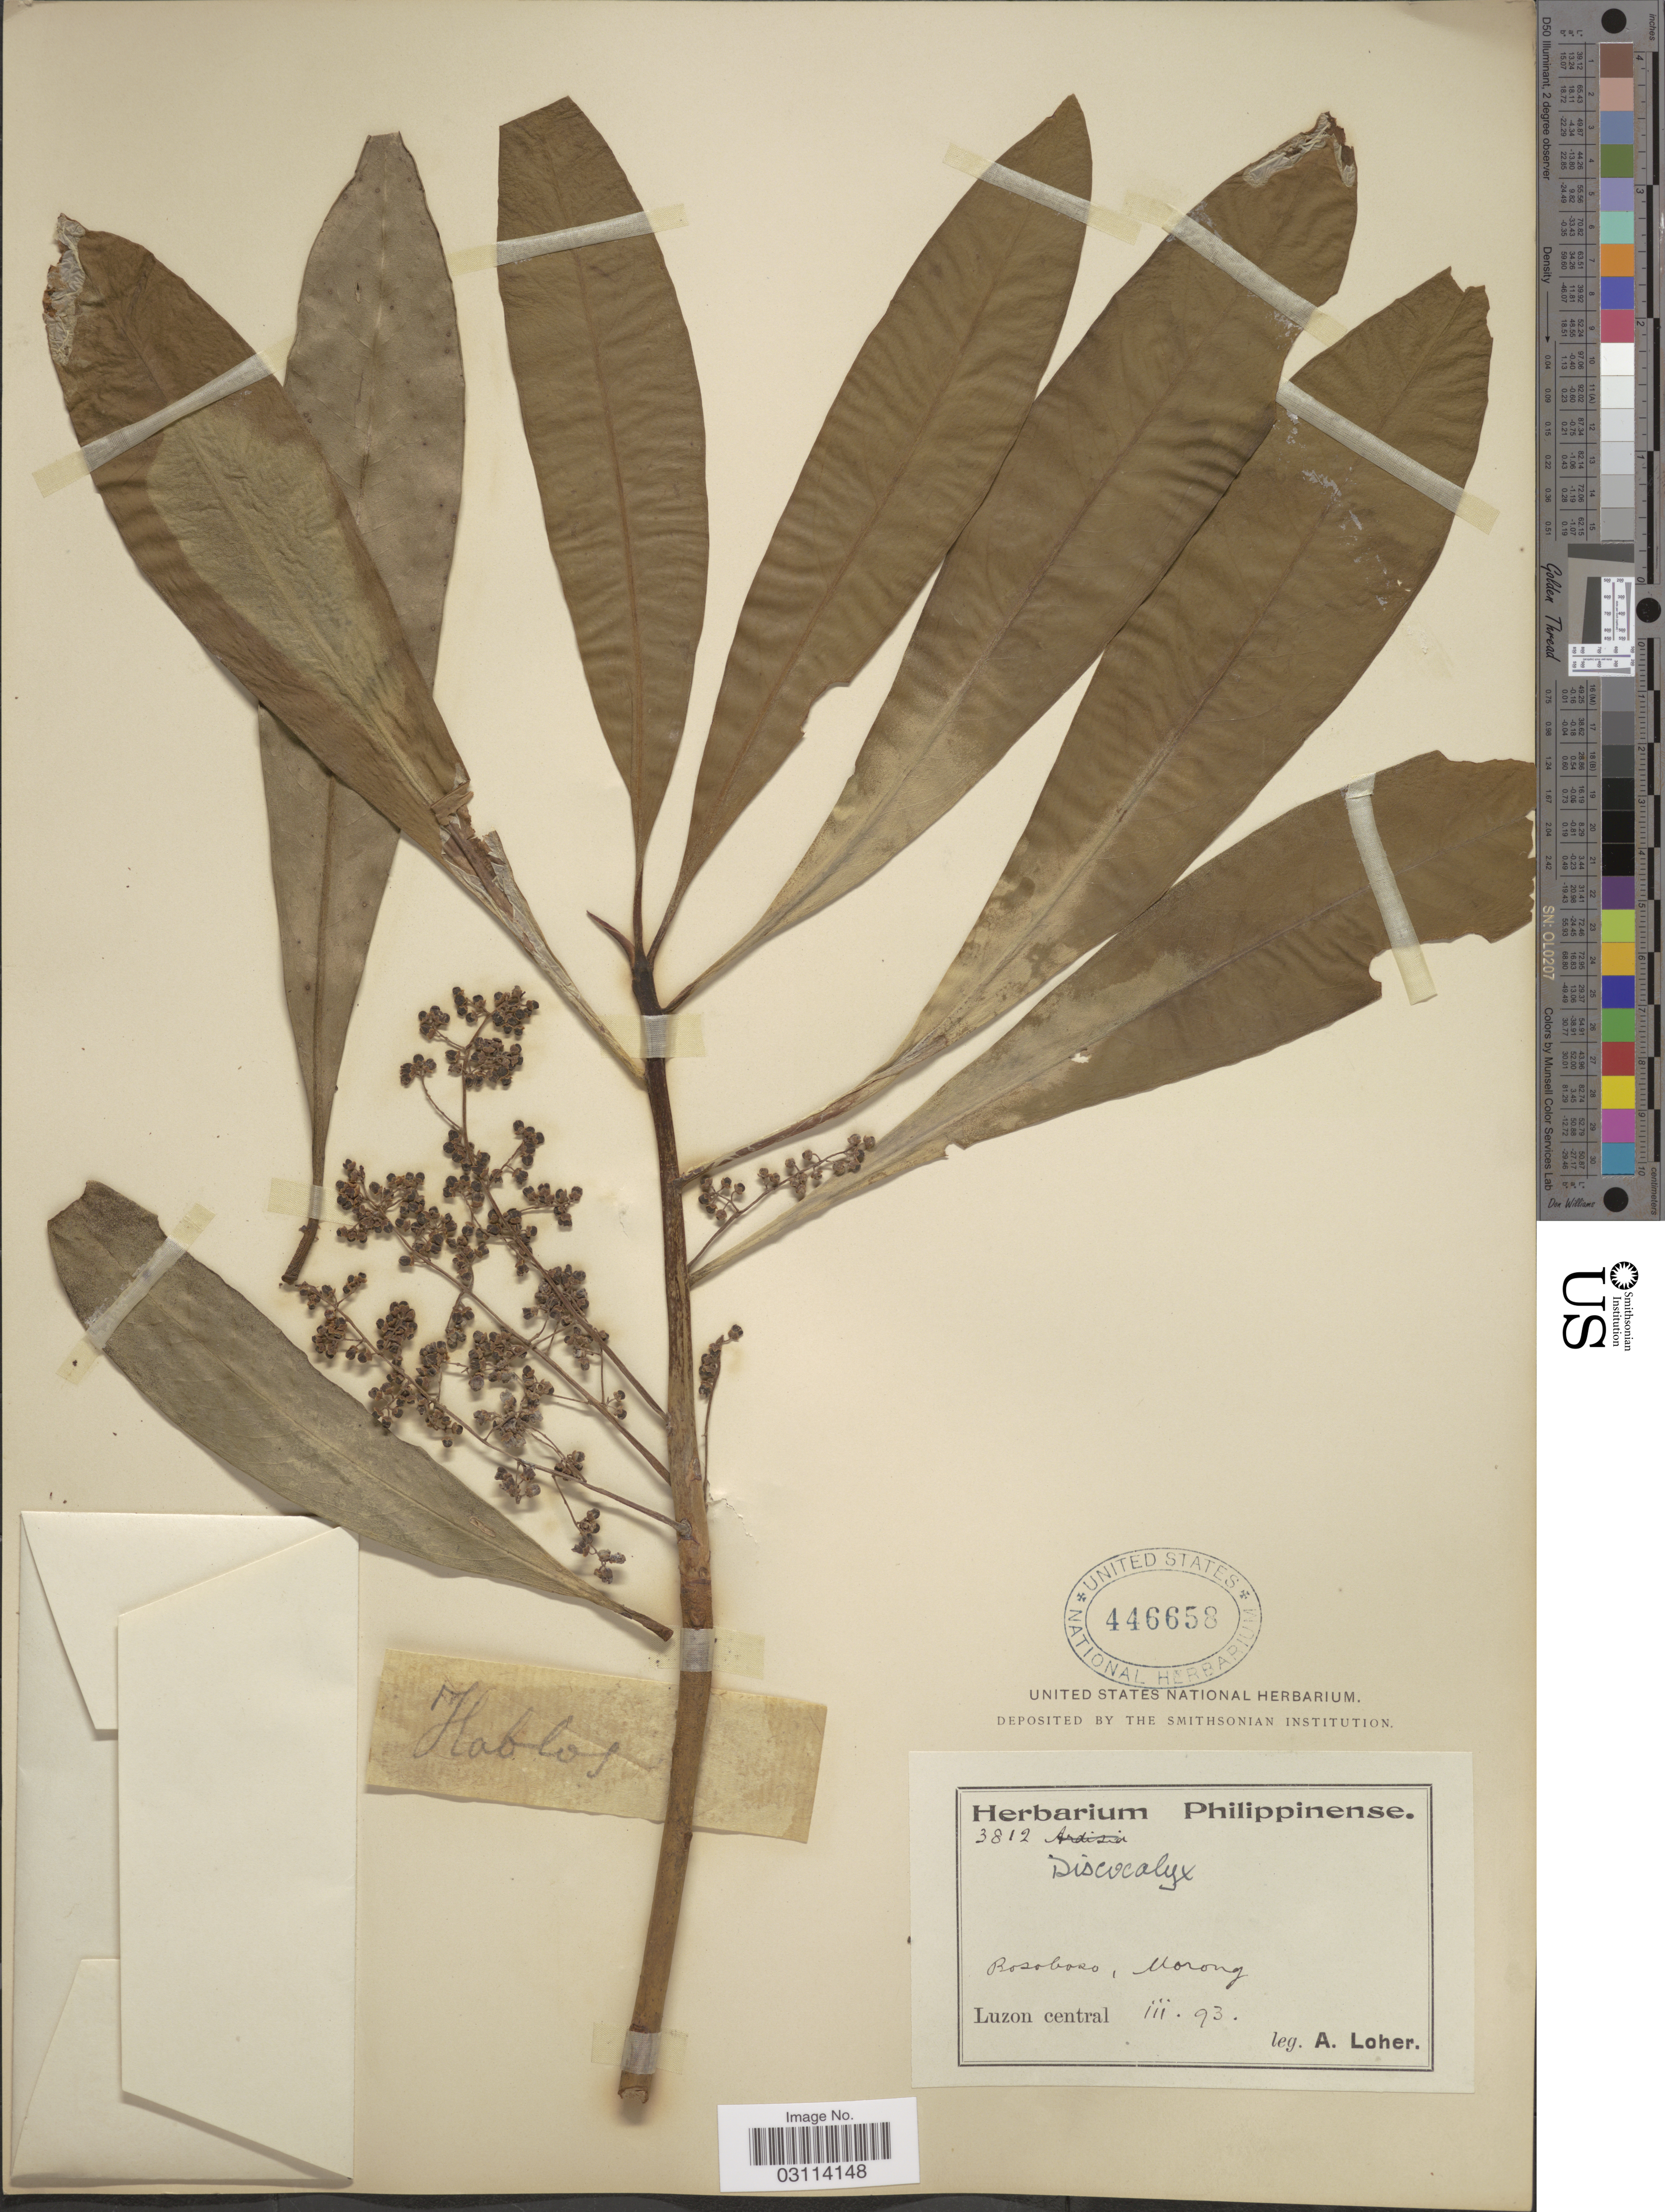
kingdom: Plantae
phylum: Tracheophyta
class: Magnoliopsida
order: Ericales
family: Primulaceae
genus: Discocalyx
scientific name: Discocalyx cybianthoides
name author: (A. DC.) Mez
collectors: A. Loher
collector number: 3812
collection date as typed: Transcribed d/m/y: /3/93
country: Philippines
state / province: Central Luzon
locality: Bosoboso, Morong. Luzon central.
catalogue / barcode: US 446658